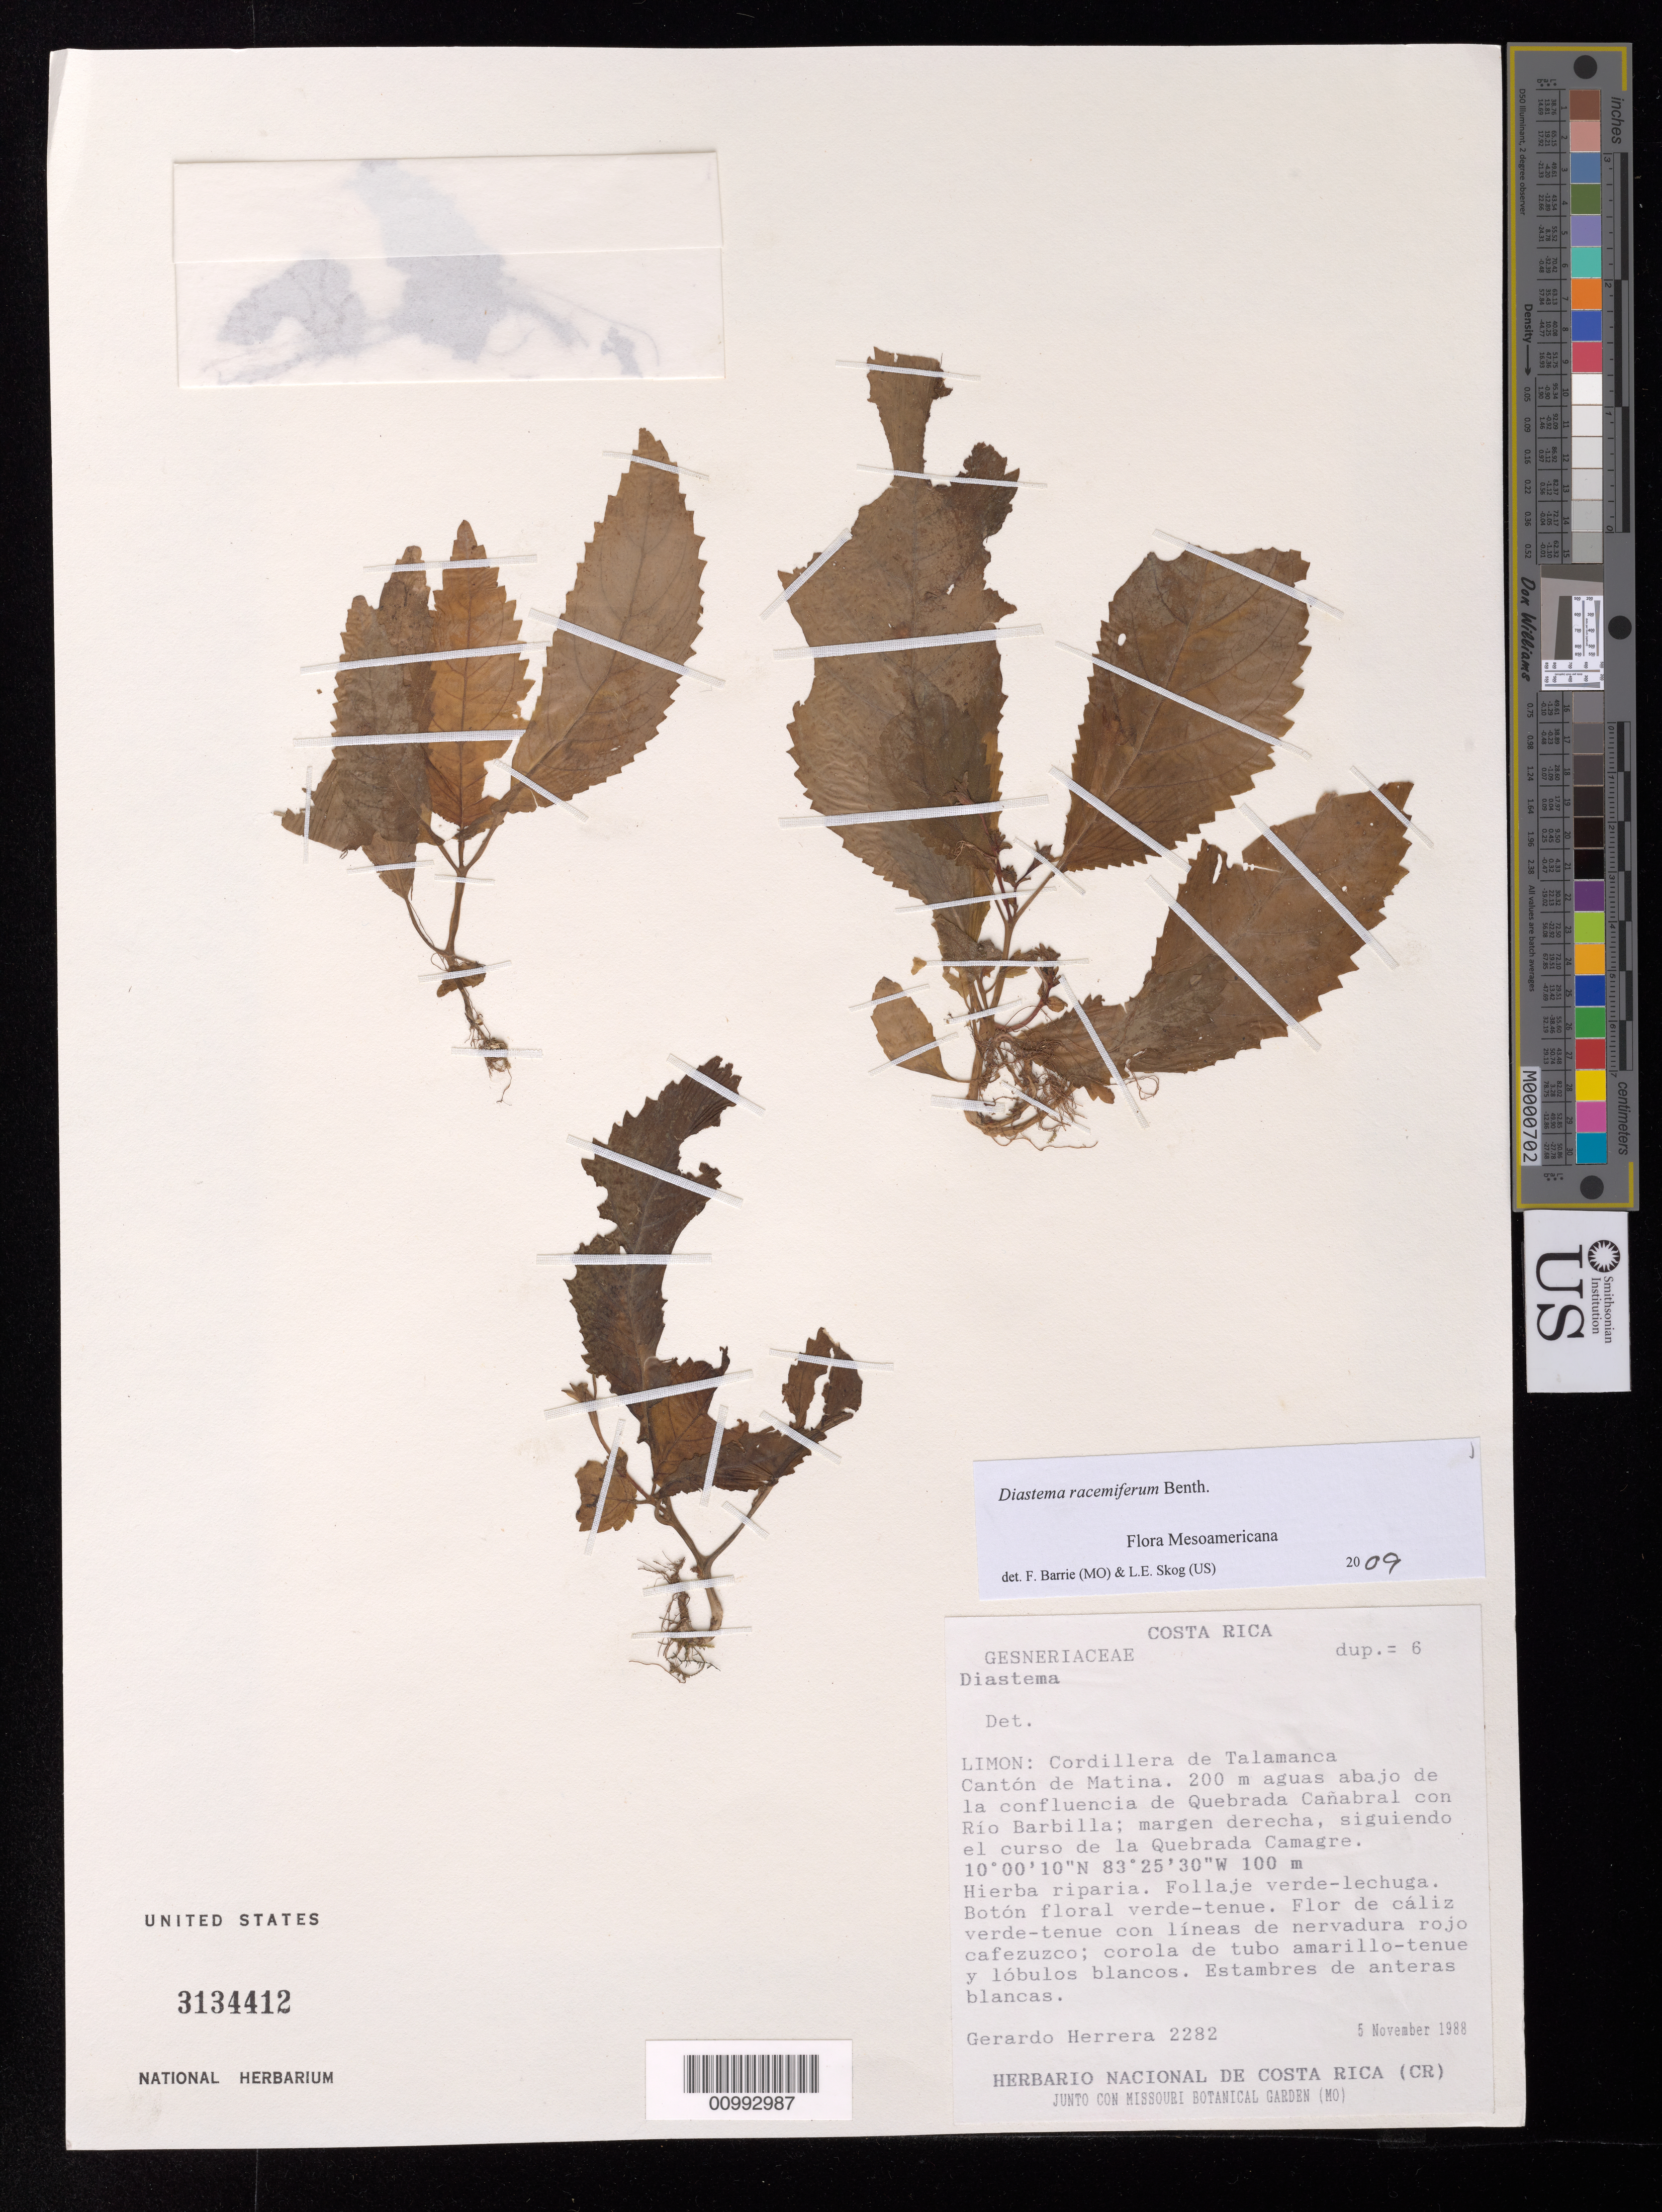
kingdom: Plantae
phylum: Tracheophyta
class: Magnoliopsida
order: Lamiales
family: Gesneriaceae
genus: Diastema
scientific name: Diastema racemiferum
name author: Benth.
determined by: Barrie, F. R.; Skog, Laurence E.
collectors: G. Herrera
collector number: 2282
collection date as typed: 05 Nov 1988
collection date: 1988-11-05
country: Costa Rica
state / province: Limón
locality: Limon: Cordillera de Talamanca, Cantón de Matina, 200 m aguas abajo de la confluencia de Quebrada Canabral con Rio Barbilla; margen derecha, siguiendo el curso de la Quebrada Camagre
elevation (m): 100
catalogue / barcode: US 3134412